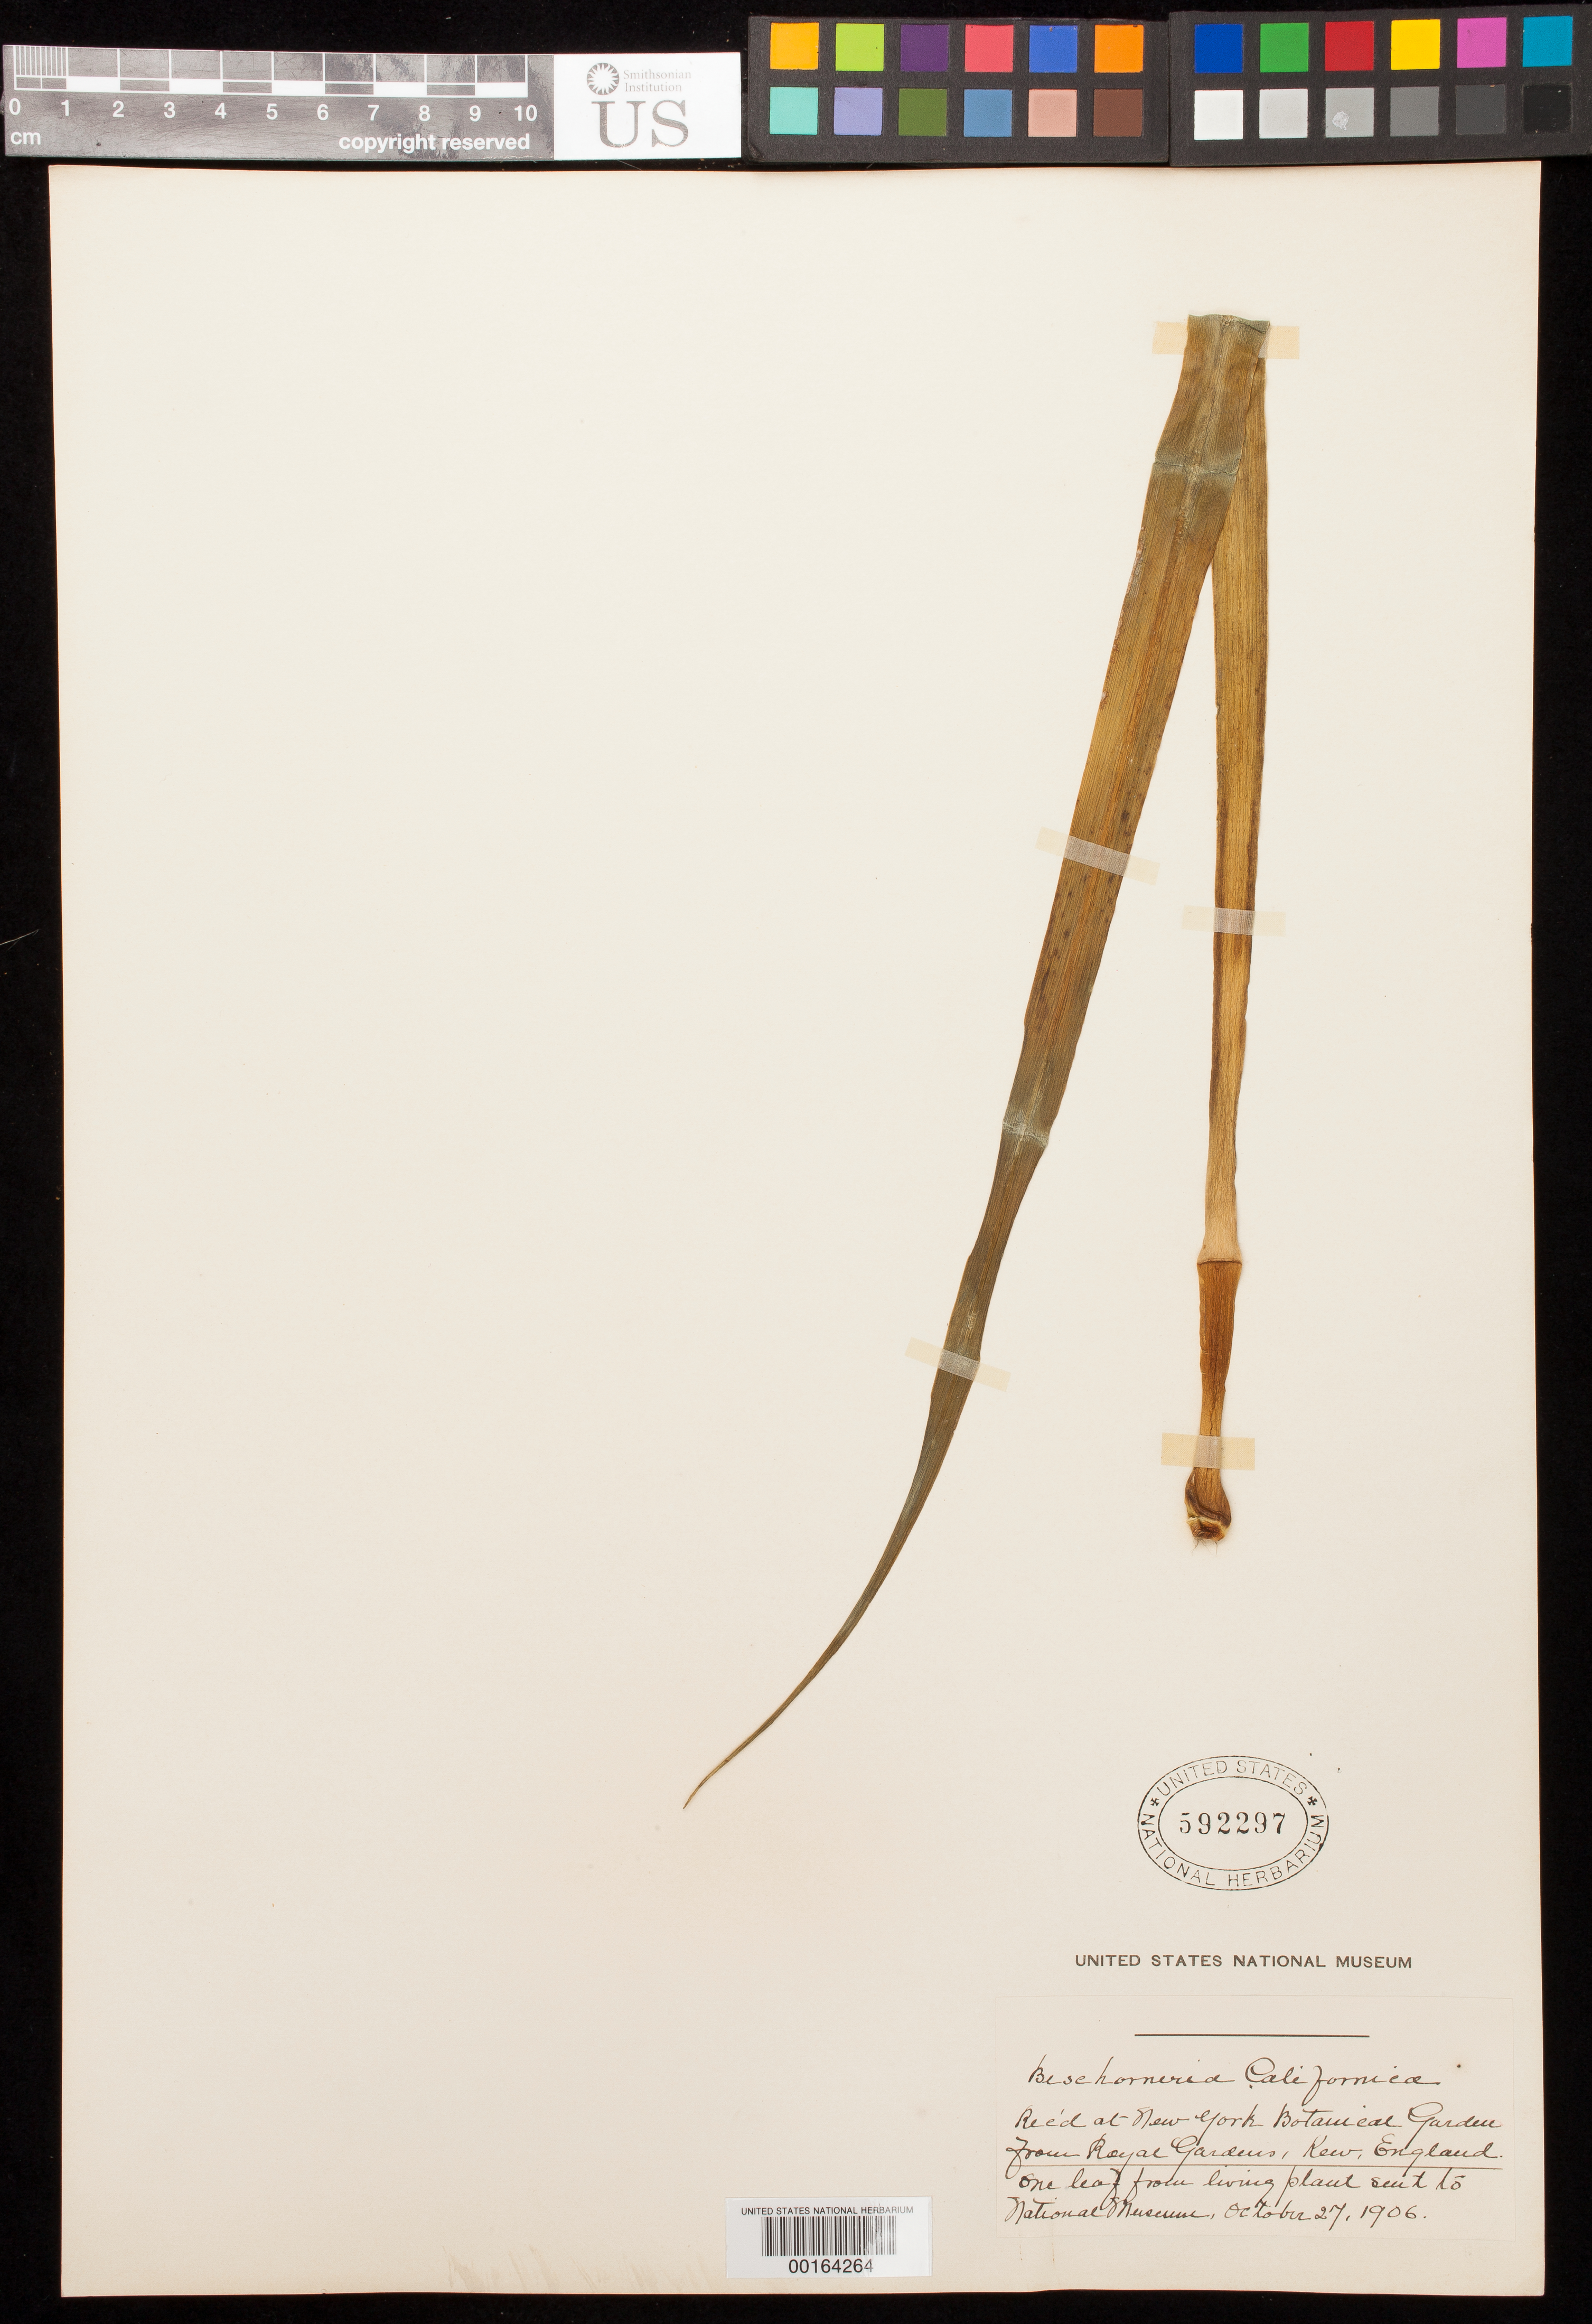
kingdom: Plantae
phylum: Tracheophyta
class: Liliopsida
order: Asparagales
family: Asparagaceae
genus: Beschorneria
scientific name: Beschorneria 'Californica'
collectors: J. N. Rose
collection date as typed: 11 Sep 1920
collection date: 1920-09-11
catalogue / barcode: US 592297